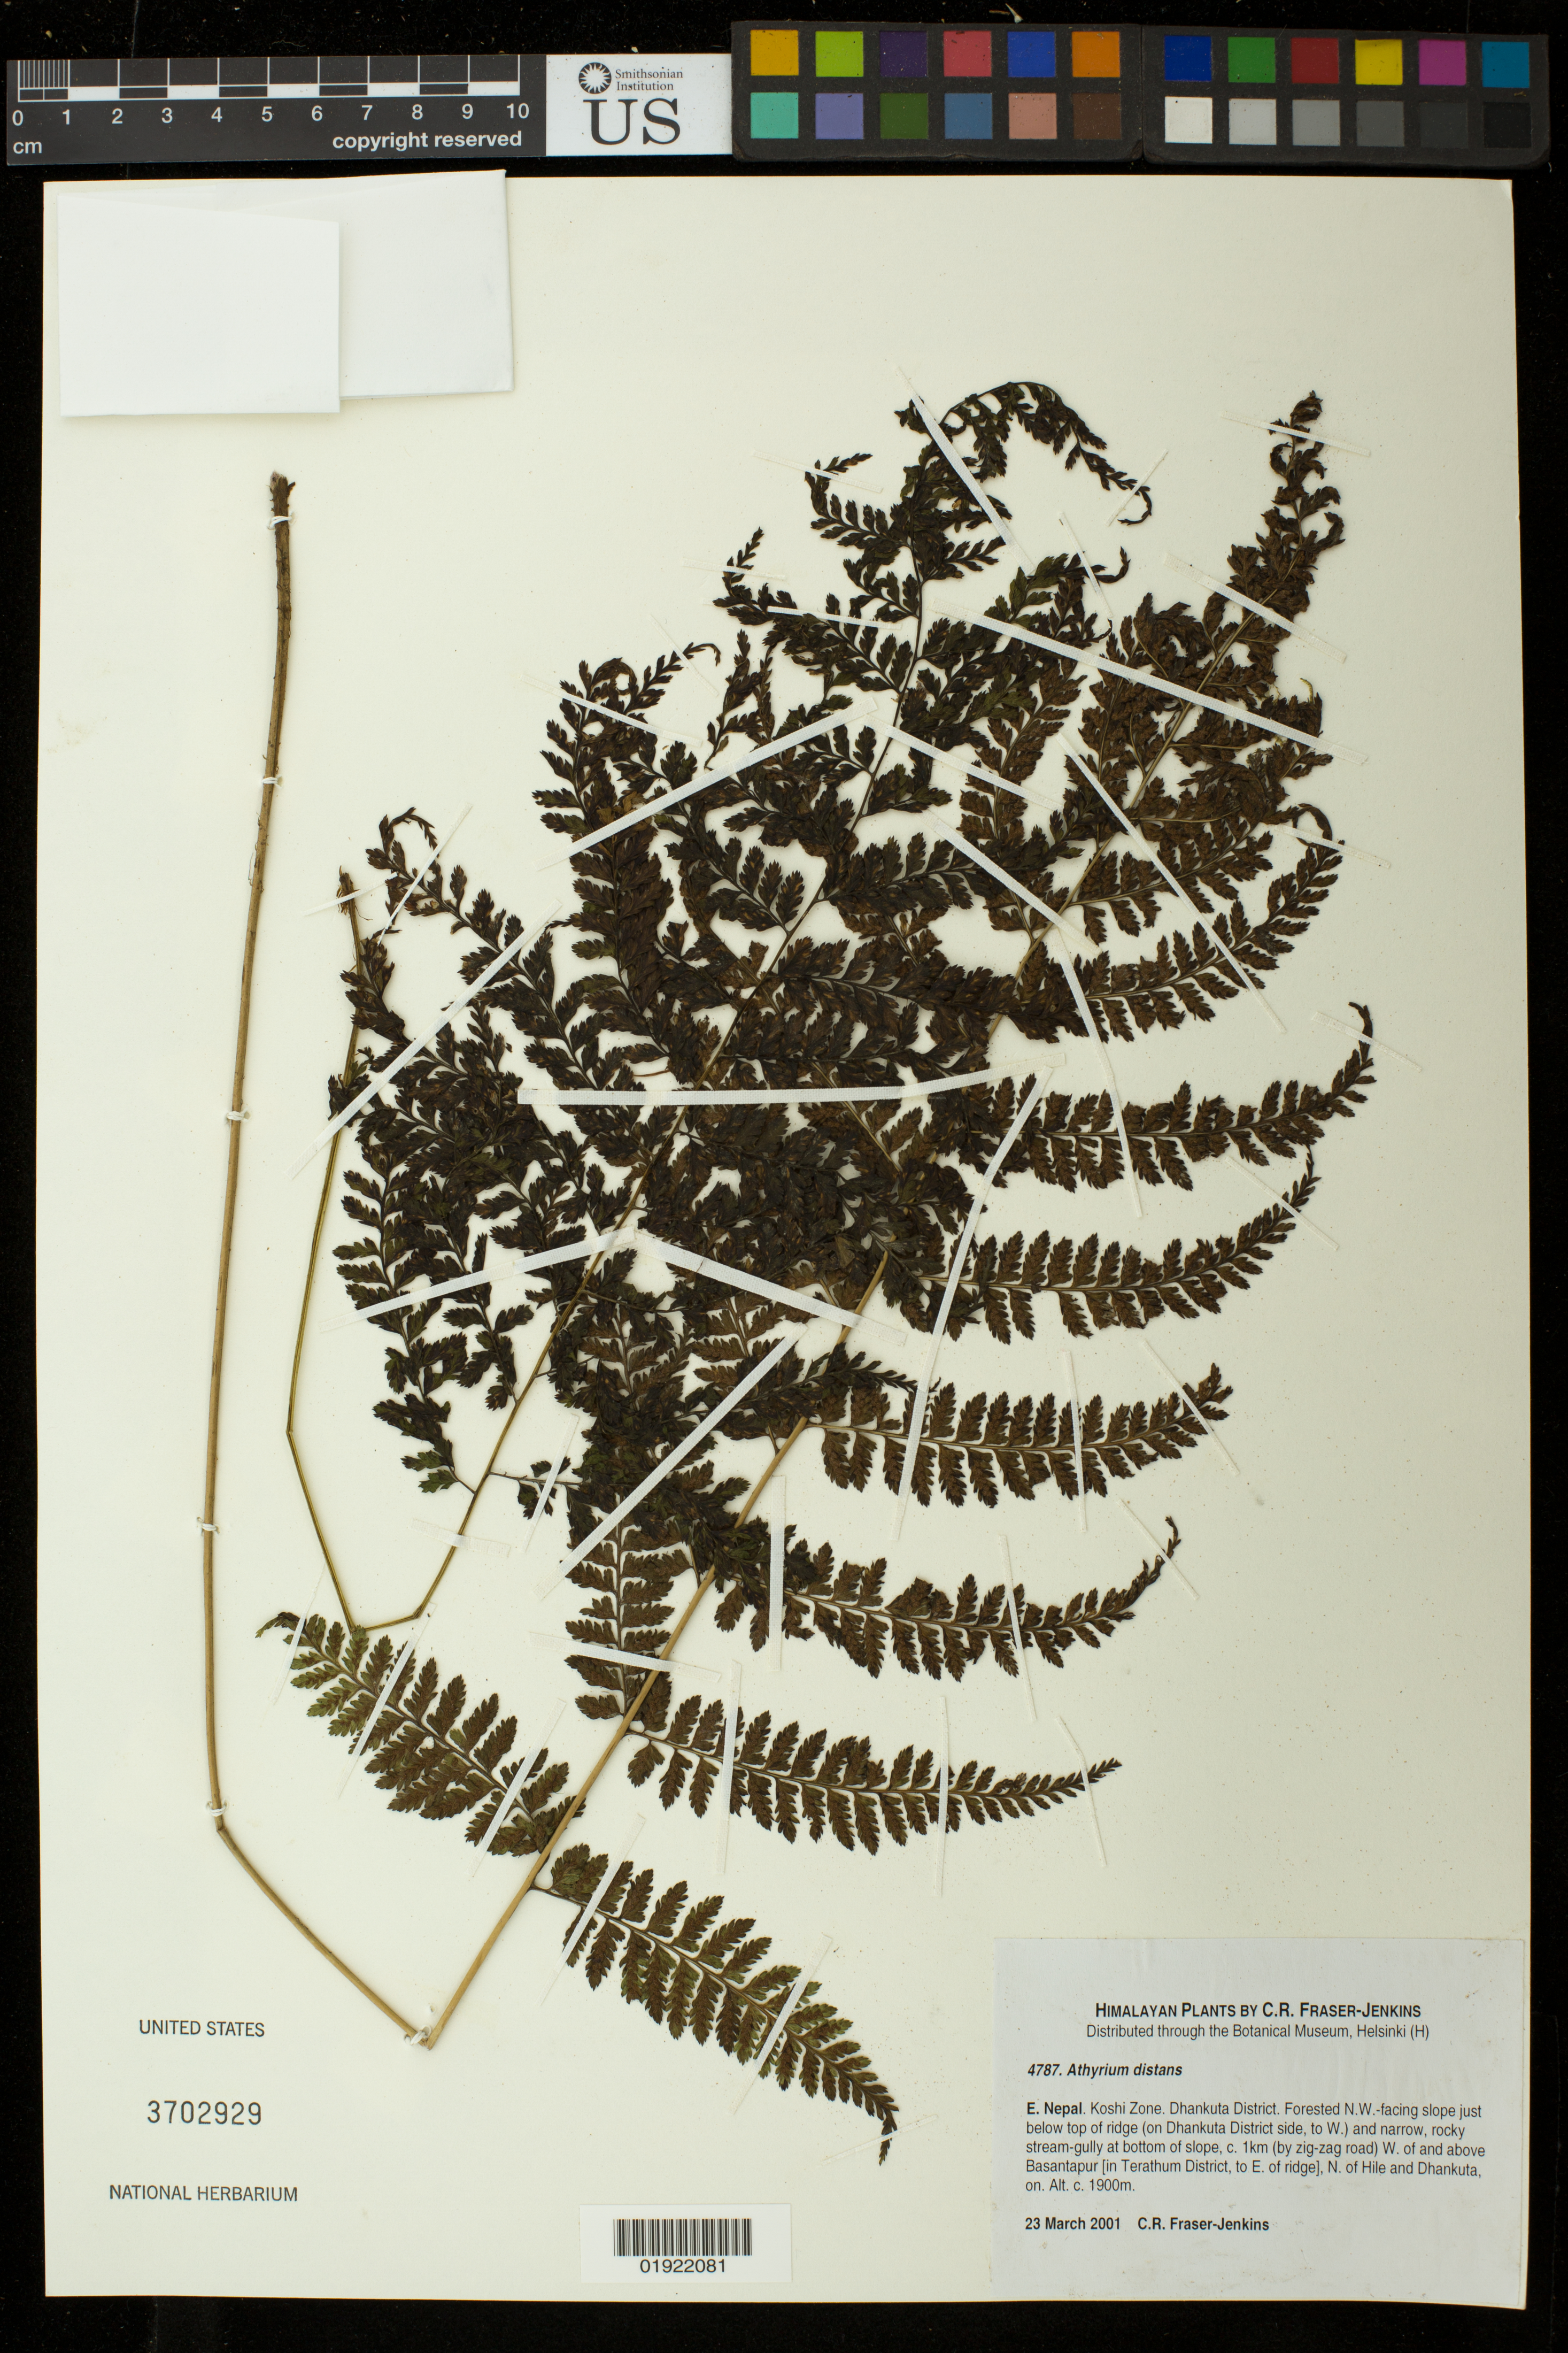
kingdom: Plantae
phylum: Tracheophyta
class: Polypodiopsida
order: Polypodiales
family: Athyriaceae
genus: Athyrium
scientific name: Athyrium distans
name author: (D. Don) T. Moore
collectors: C. R. Fraser-Jenkins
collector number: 4787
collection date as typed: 23 March 2001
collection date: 2001-03-23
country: Nepal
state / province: Kosi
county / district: Dhankuta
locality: Forested N.W. facing slope just below top of ridge (on Dhankuta District side, to W.) and narrow, rocky stream-gully at bottom of slope, c. 1km (by zig-zag road) W. of and above Basantapur [in Terathum District, to E. of ridge] N. of Hile and Dhankuta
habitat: narrow rocky stream gully at bottom of slope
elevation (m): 1900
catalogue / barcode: US 3702929